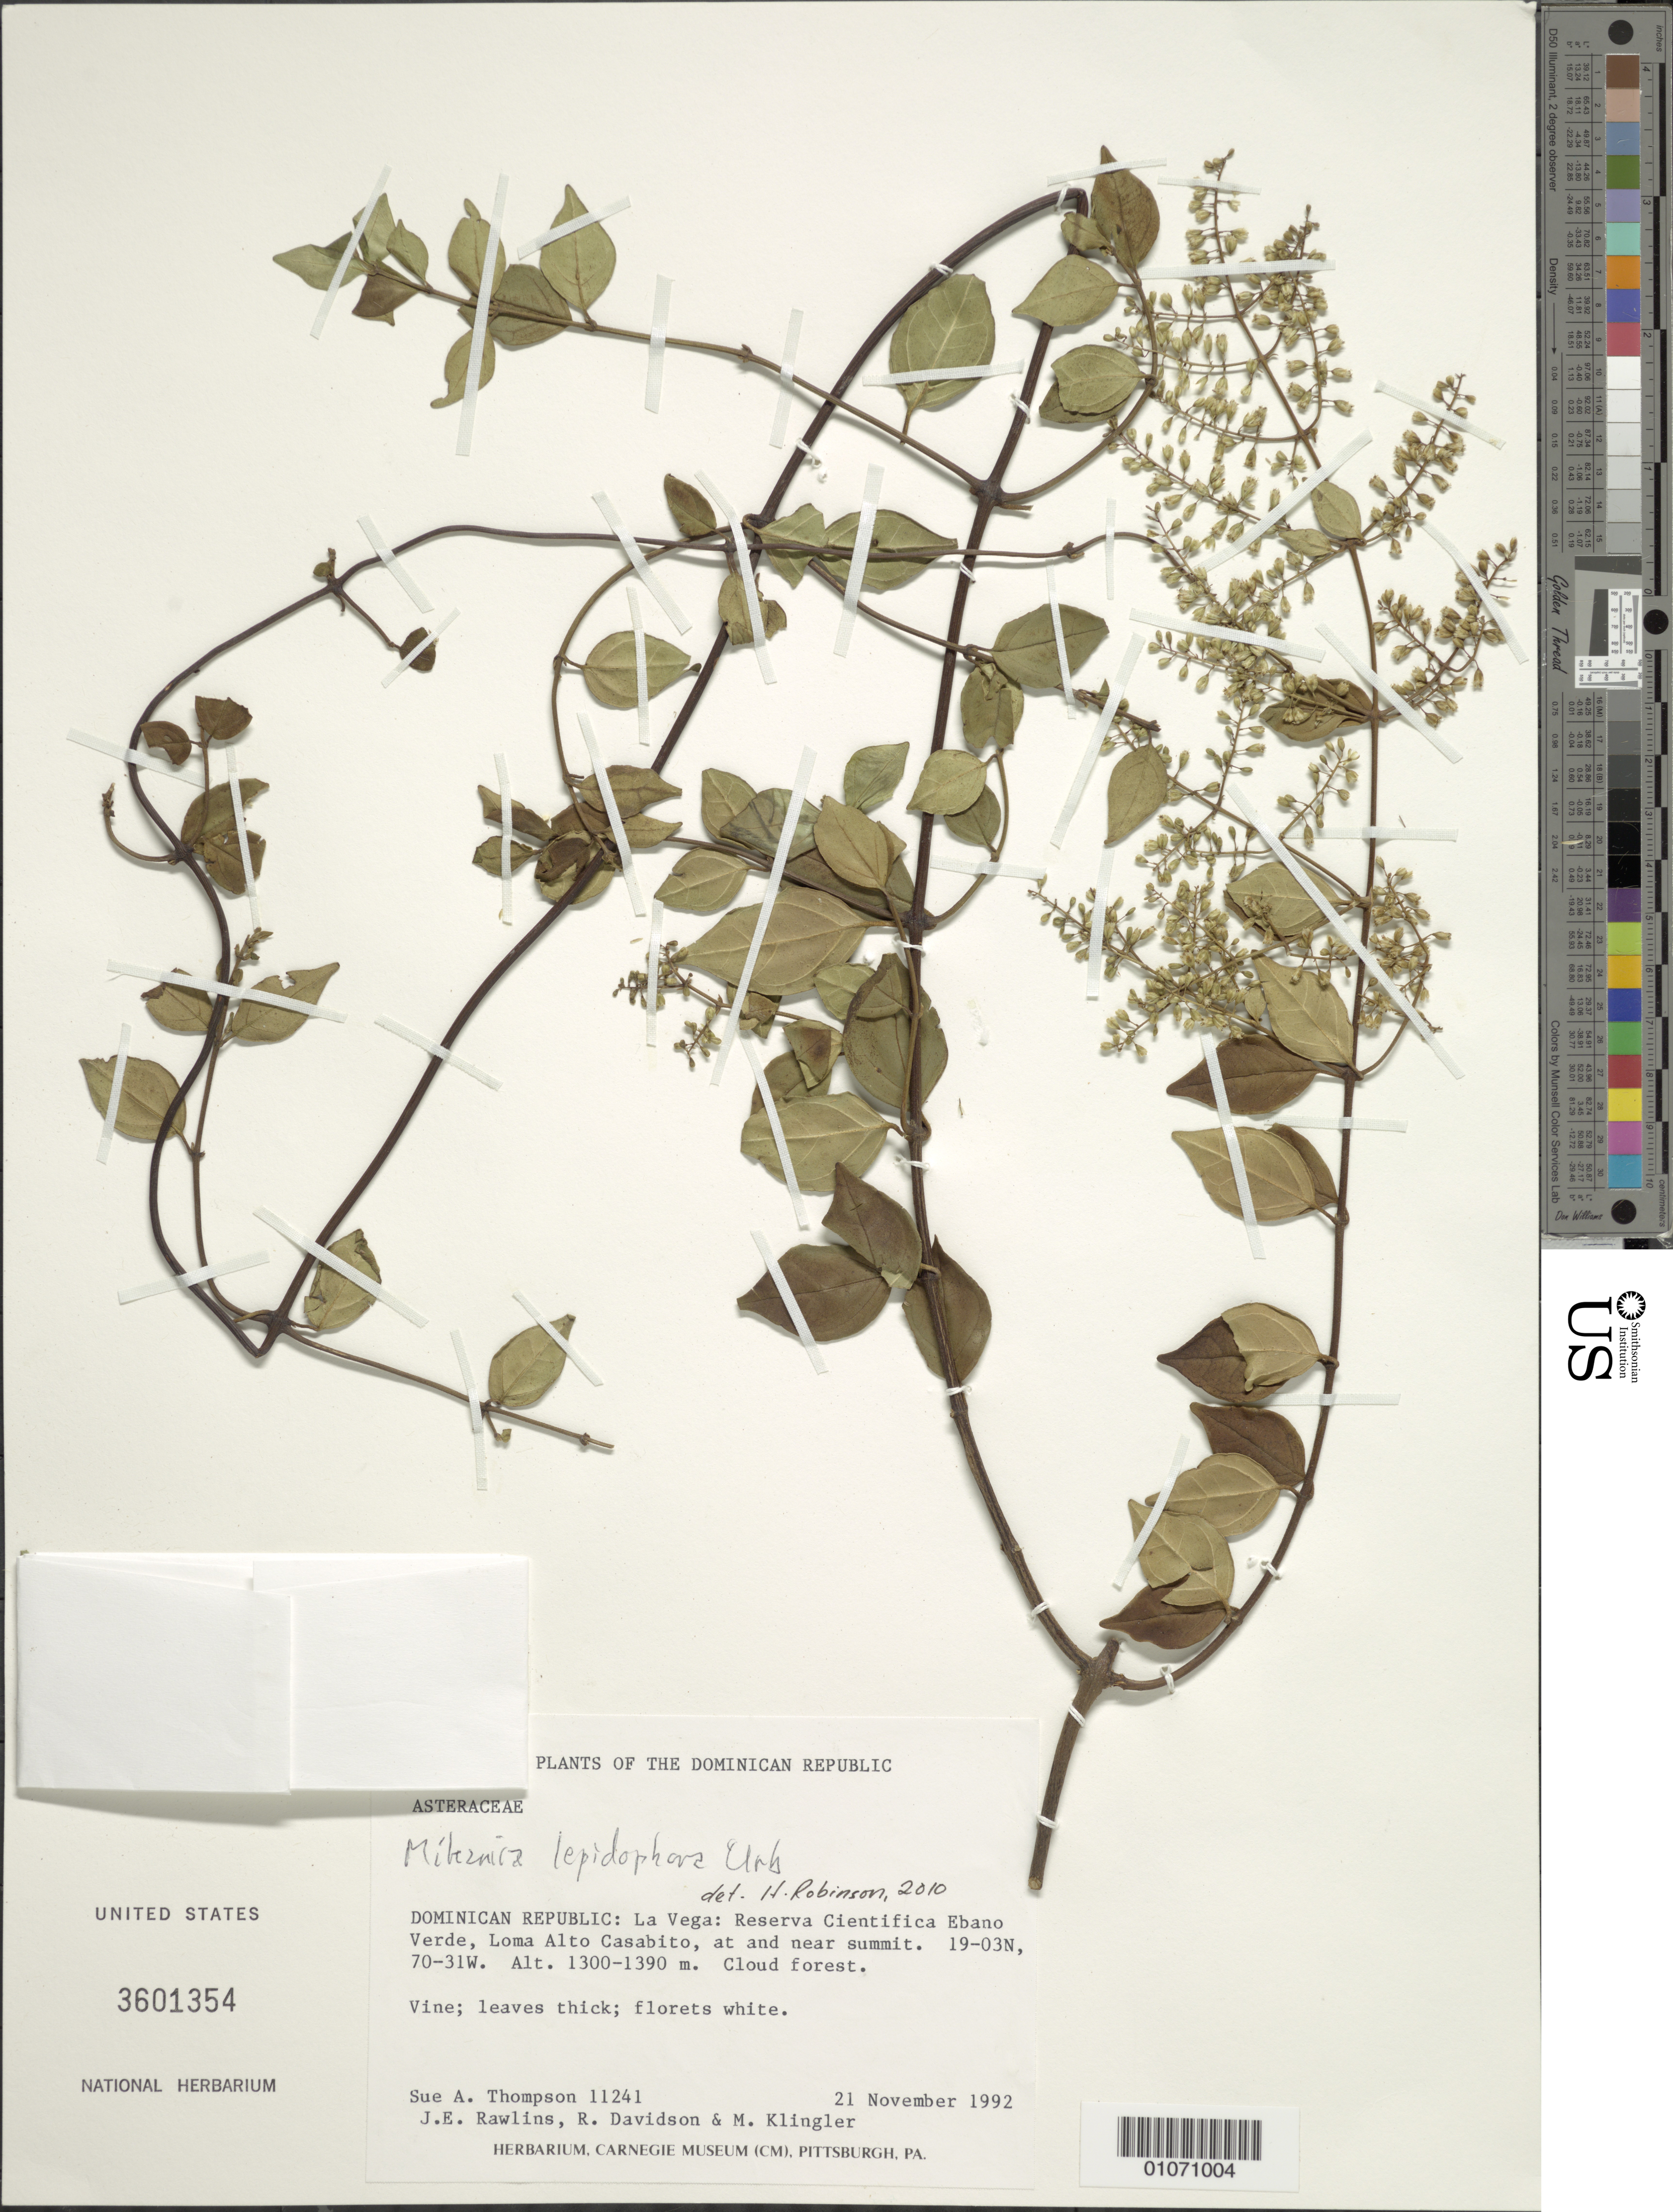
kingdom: Plantae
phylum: Tracheophyta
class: Magnoliopsida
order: Asterales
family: Asteraceae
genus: Mikania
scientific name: Mikania lepidophora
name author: Urb.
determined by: Robinson, Harold E., (US)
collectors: S. A. Thompson, J. Rawlins, R. Davidson & M. Klingler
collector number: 11241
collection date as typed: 21 Nov 1992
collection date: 1992-11-21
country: Dominican Republic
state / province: La Vega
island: Hispaniola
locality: Reserva Cientifica Ebano Verde, Loma Alto Casabito, at and near summit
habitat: Cloud forest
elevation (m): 1300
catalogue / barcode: US 3601354